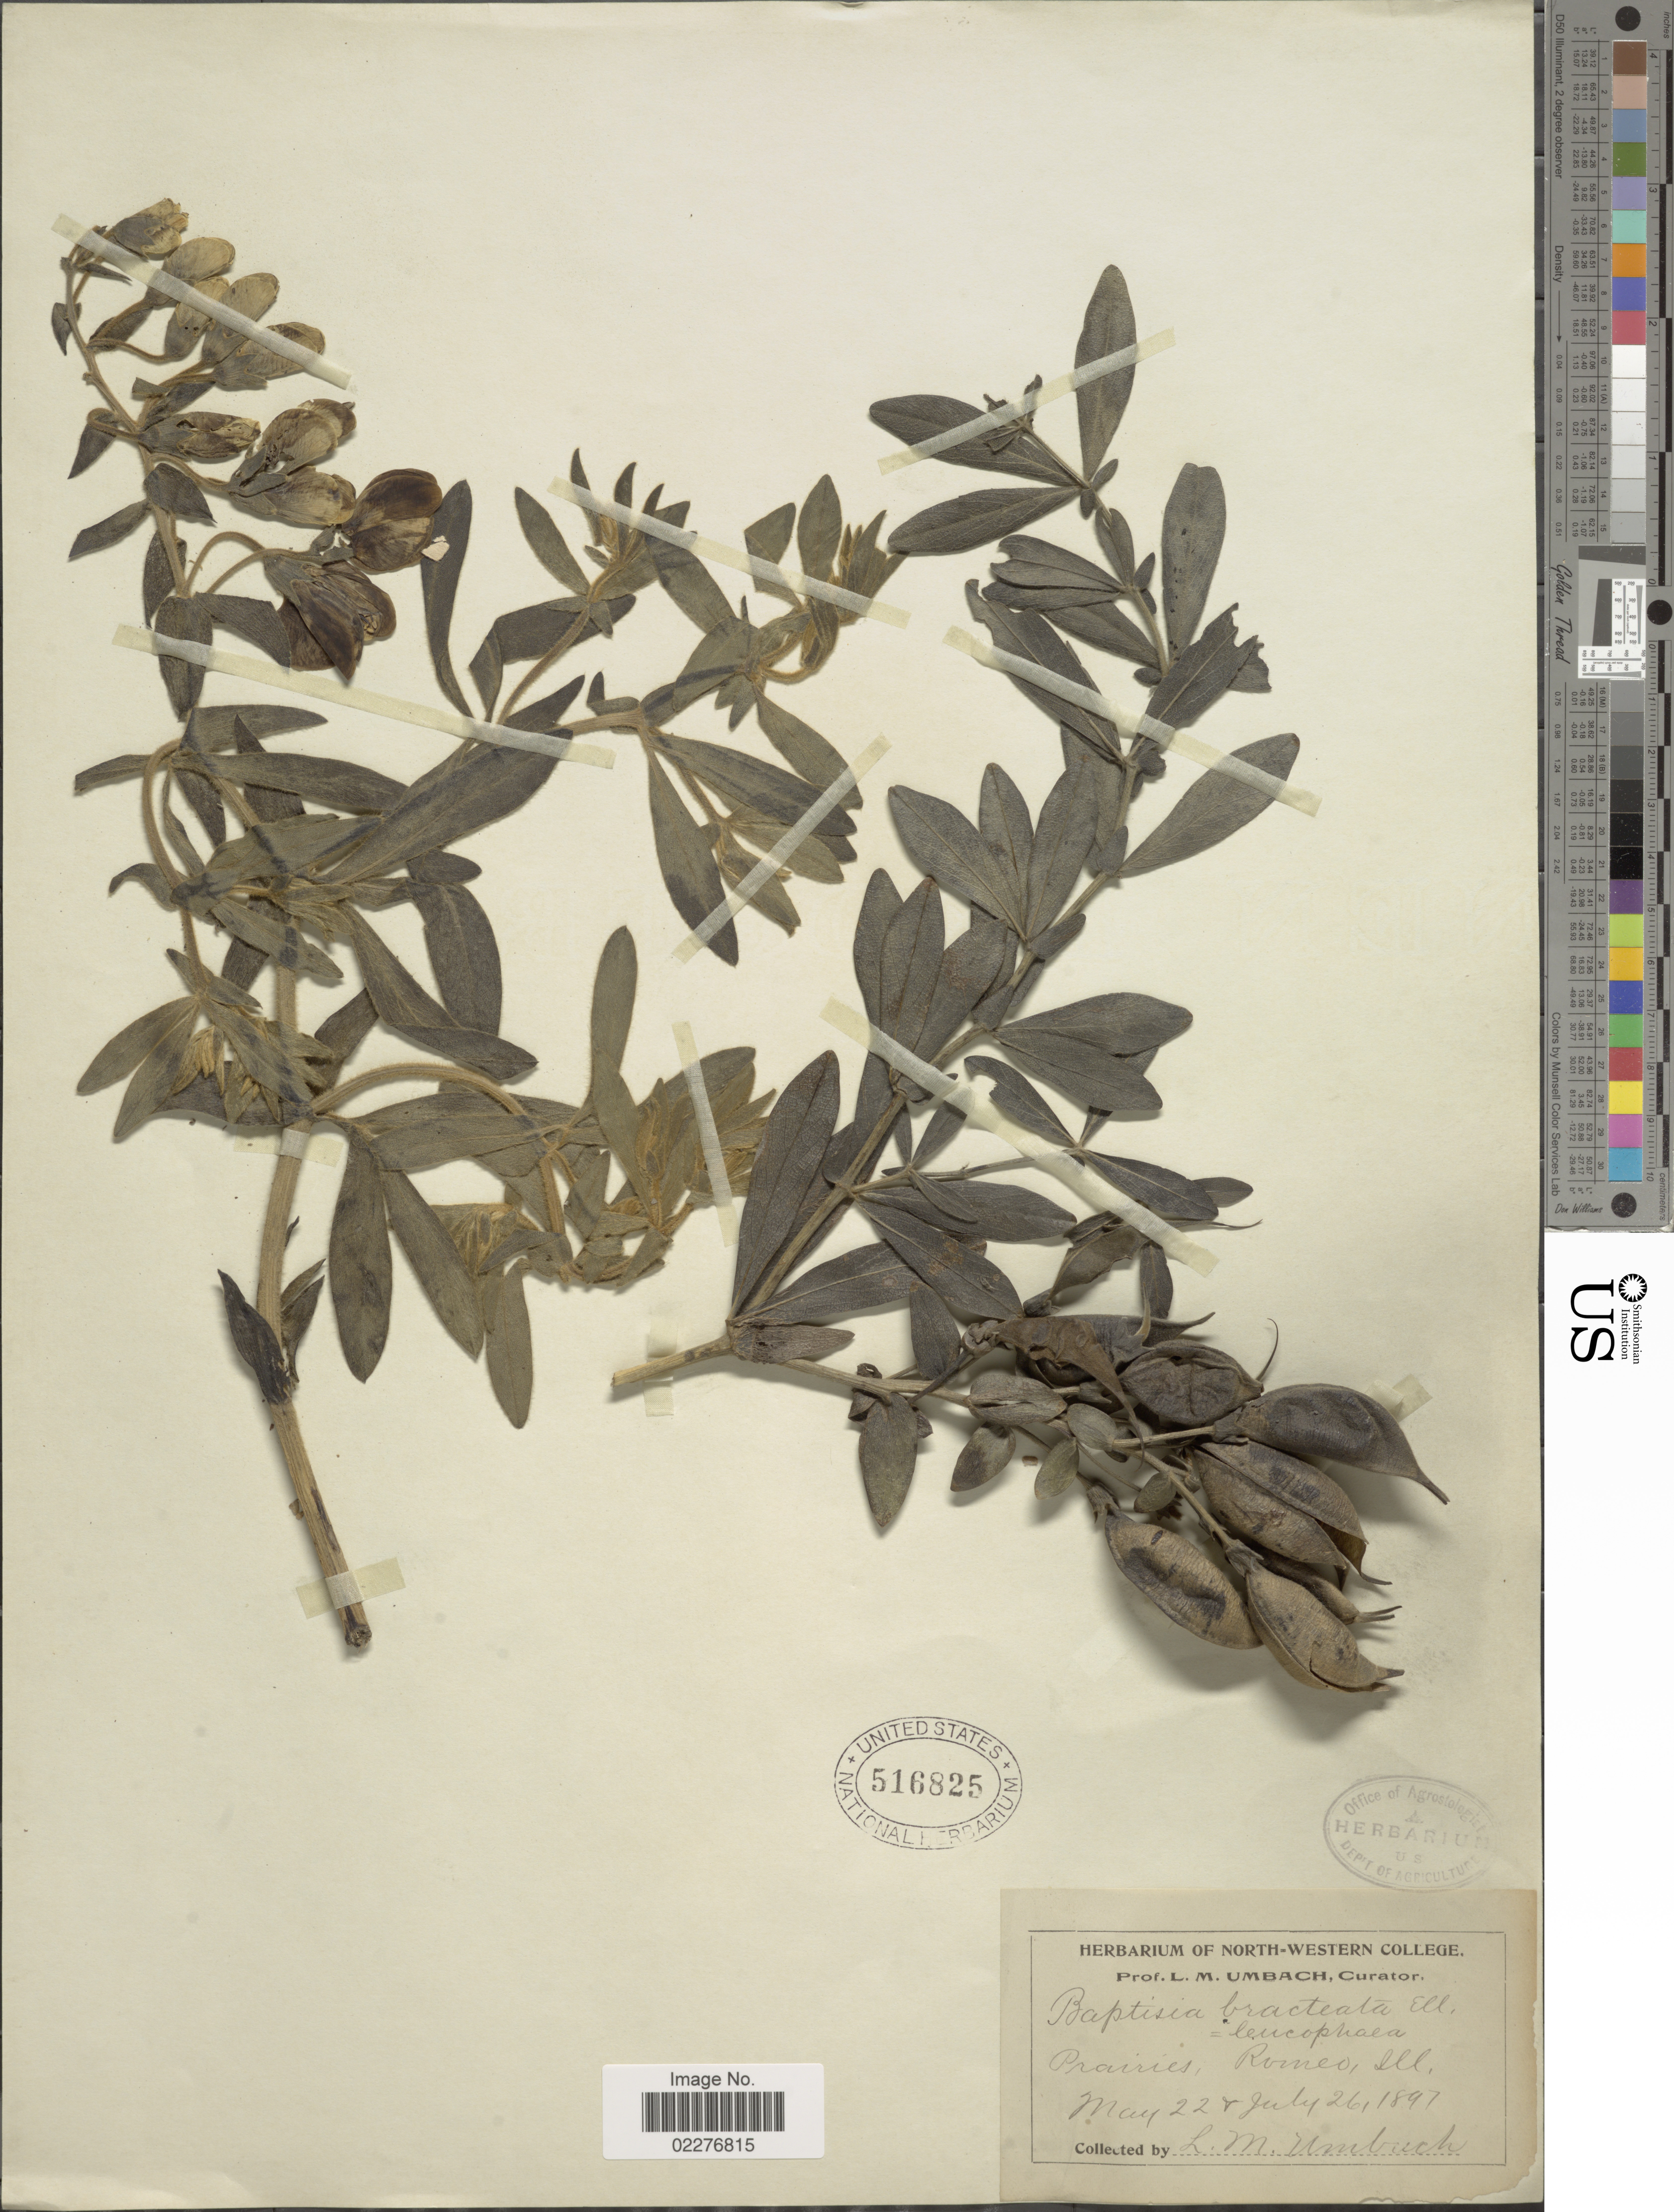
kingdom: Plantae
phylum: Tracheophyta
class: Magnoliopsida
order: Fabales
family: Fabaceae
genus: Baptisia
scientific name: Baptisia leucophaea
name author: Nutt.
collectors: L. M. Umbach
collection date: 1897-05-22/1897-07-26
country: United States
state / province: Illinois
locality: Prairies, Romeo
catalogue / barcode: US 516825